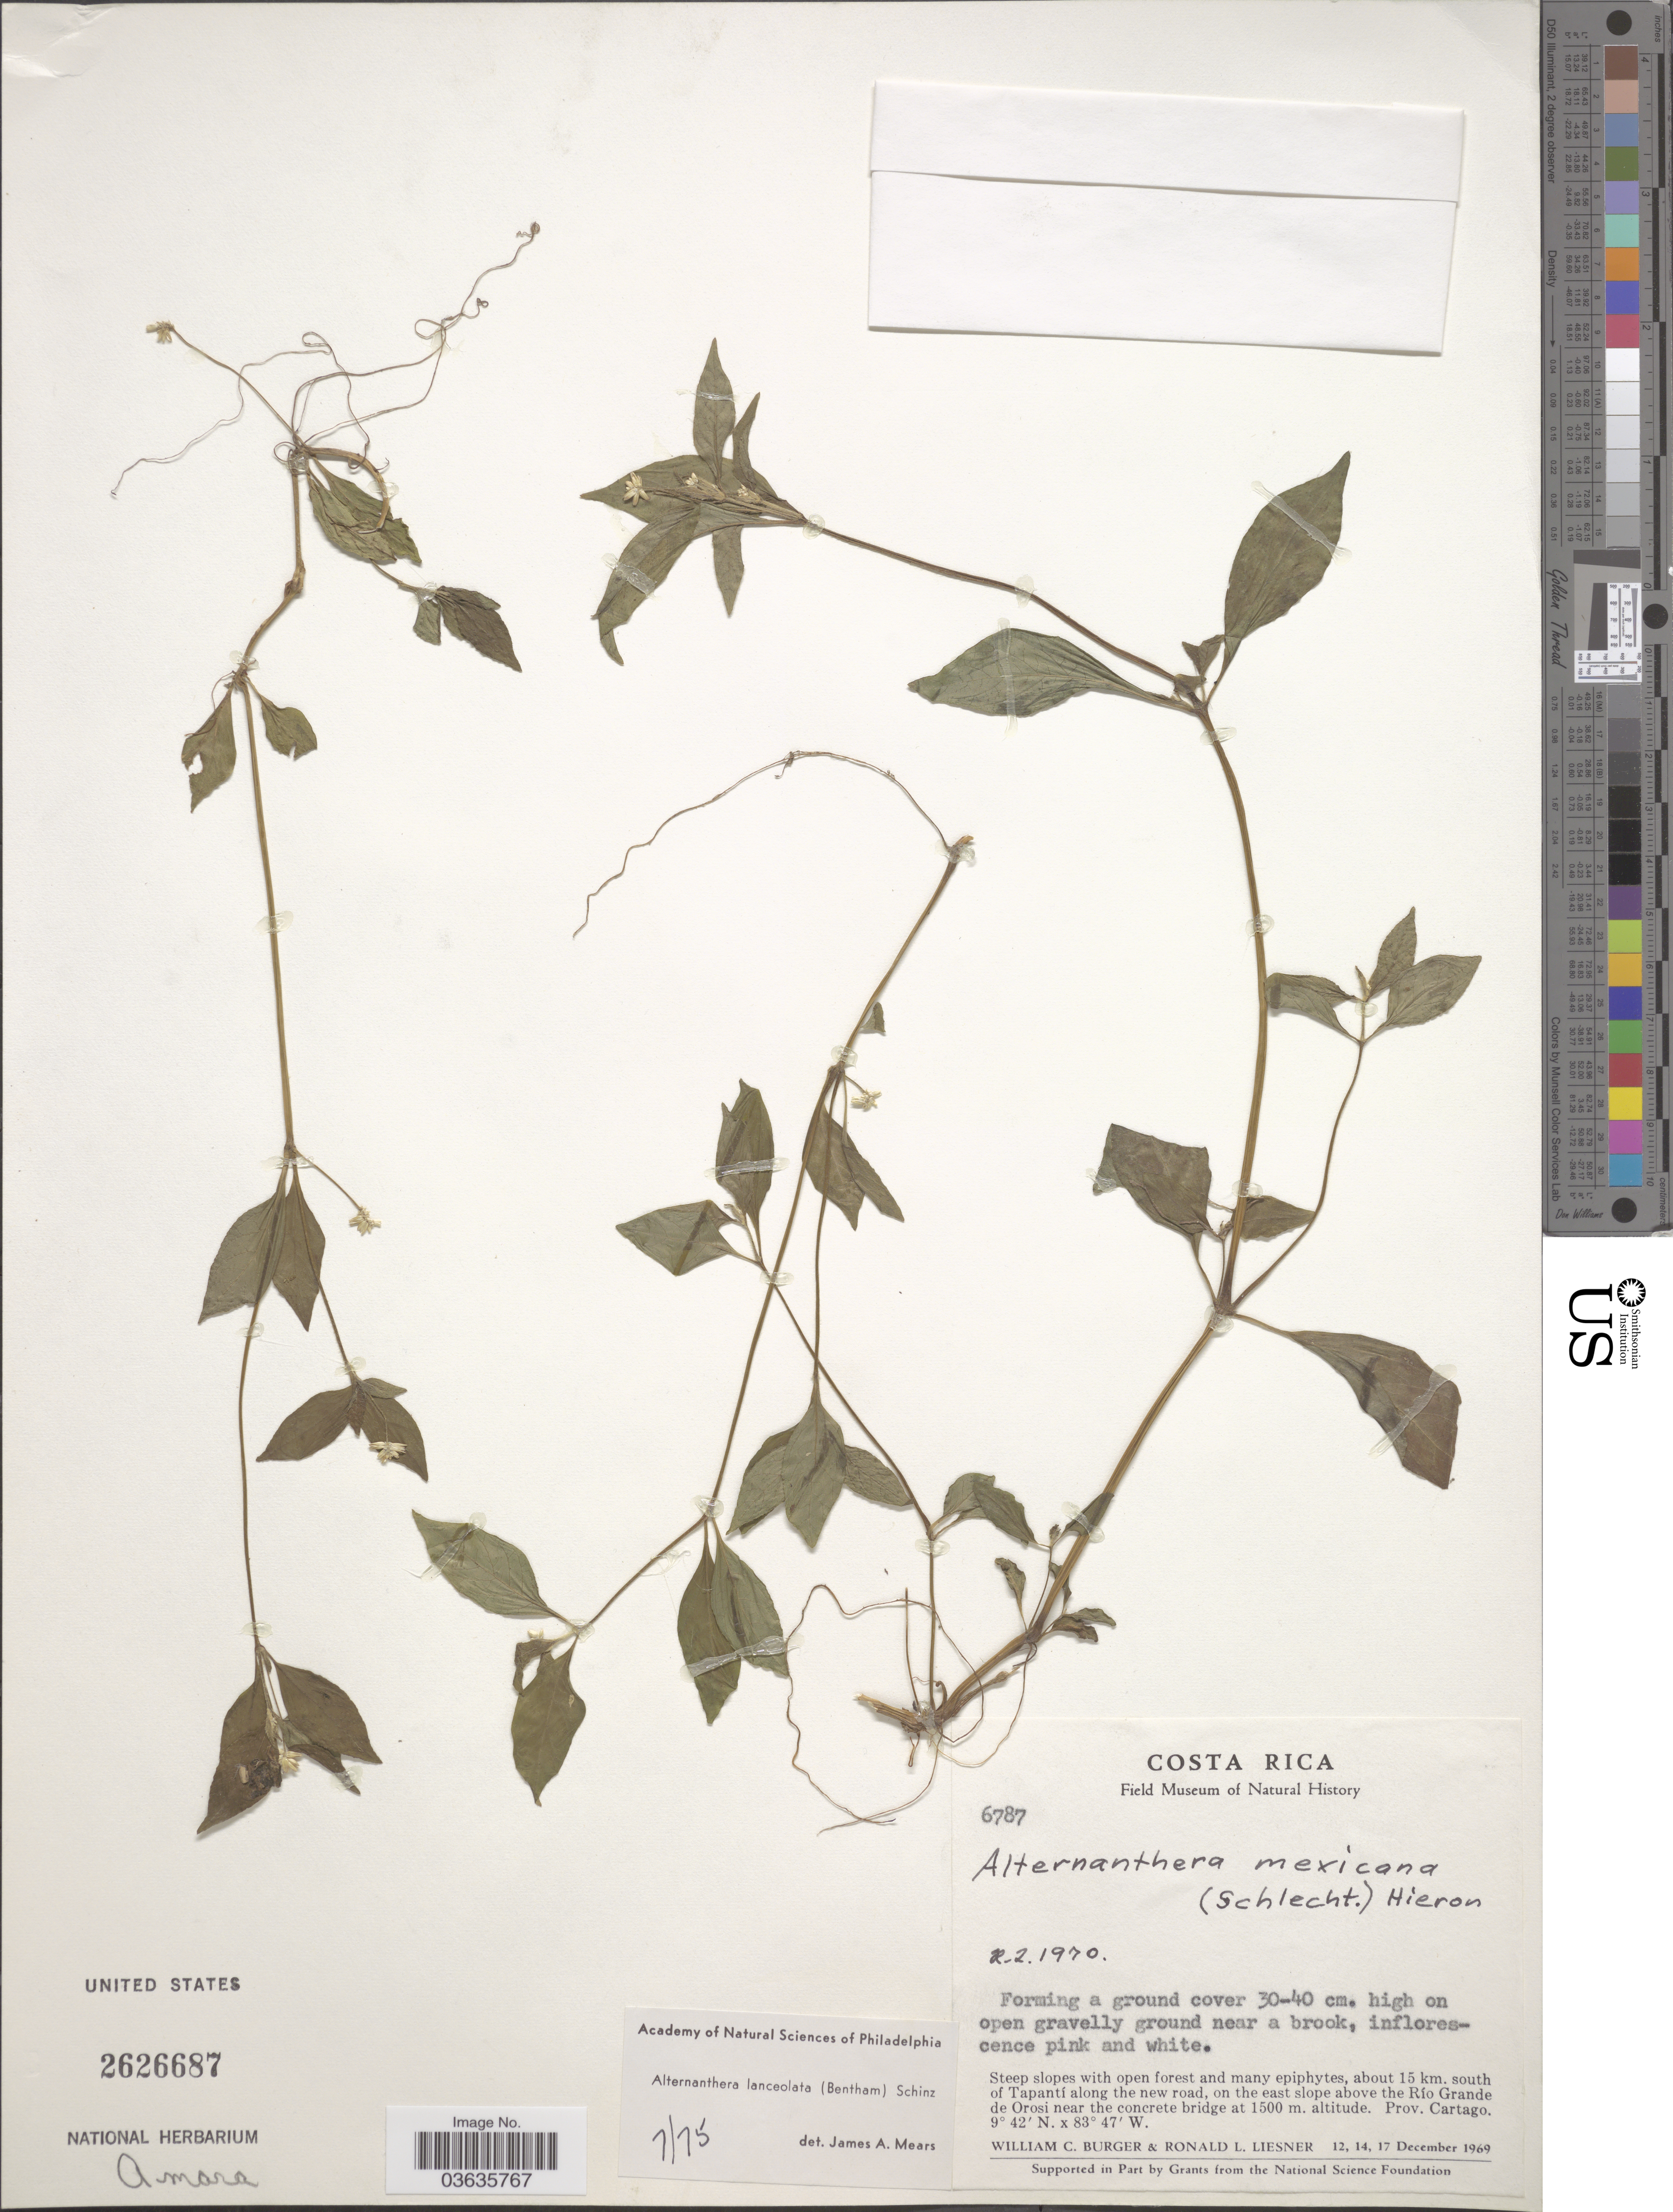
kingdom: Plantae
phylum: Tracheophyta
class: Magnoliopsida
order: Caryophyllales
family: Amaranthaceae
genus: Alternanthera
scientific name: Alternanthera lanceolata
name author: (Benth.) Schinz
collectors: W. Burger & R. L. Liesner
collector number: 6787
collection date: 1969-12-12/1969-12-17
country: Costa Rica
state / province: Cartago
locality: About 15 km. south of Tapantí along the new road, on the east slope above the Río Grande de Orosi near the concrete bridge.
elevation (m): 1500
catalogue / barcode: US 2626687